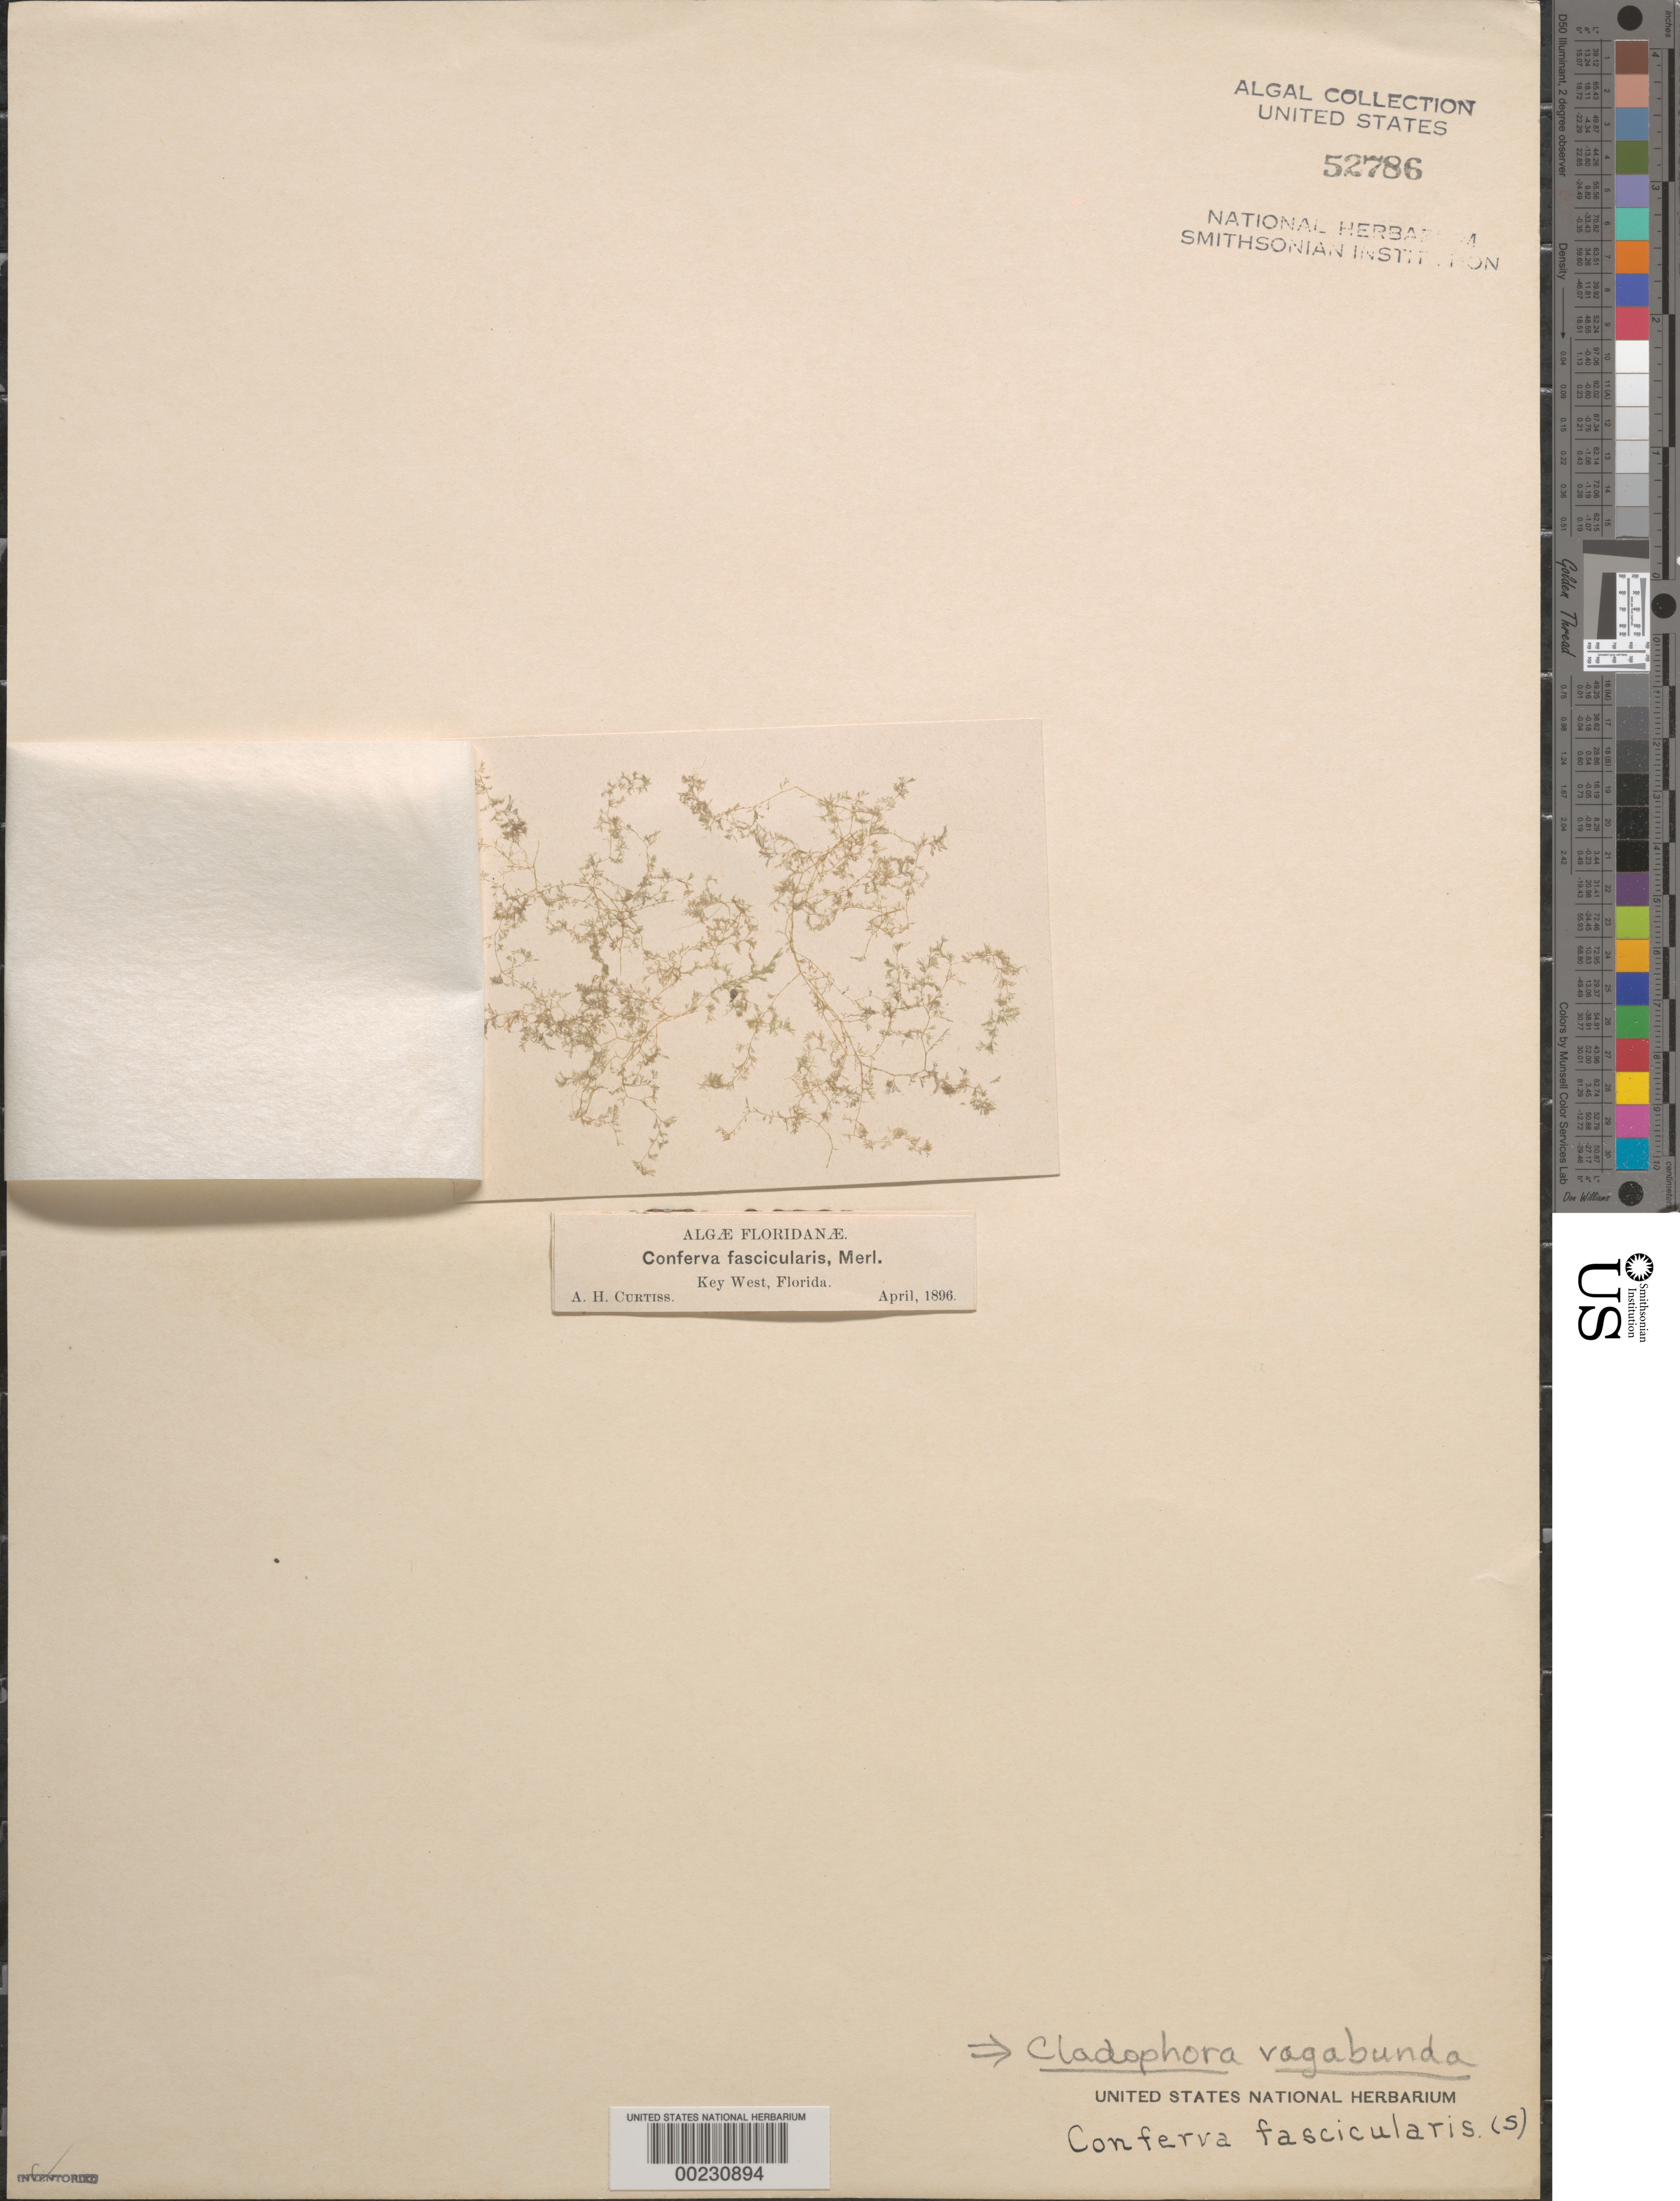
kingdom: Plantae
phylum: Chlorophyta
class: Ulvophyceae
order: Cladophorales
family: Cladophoraceae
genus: Cladophora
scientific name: Cladophora vagabunda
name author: (L.) C. Hoek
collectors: A. H. Curtiss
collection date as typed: Apr 1896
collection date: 1896-04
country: United States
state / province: Florida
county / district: Monroe County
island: Key West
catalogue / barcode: US 52786